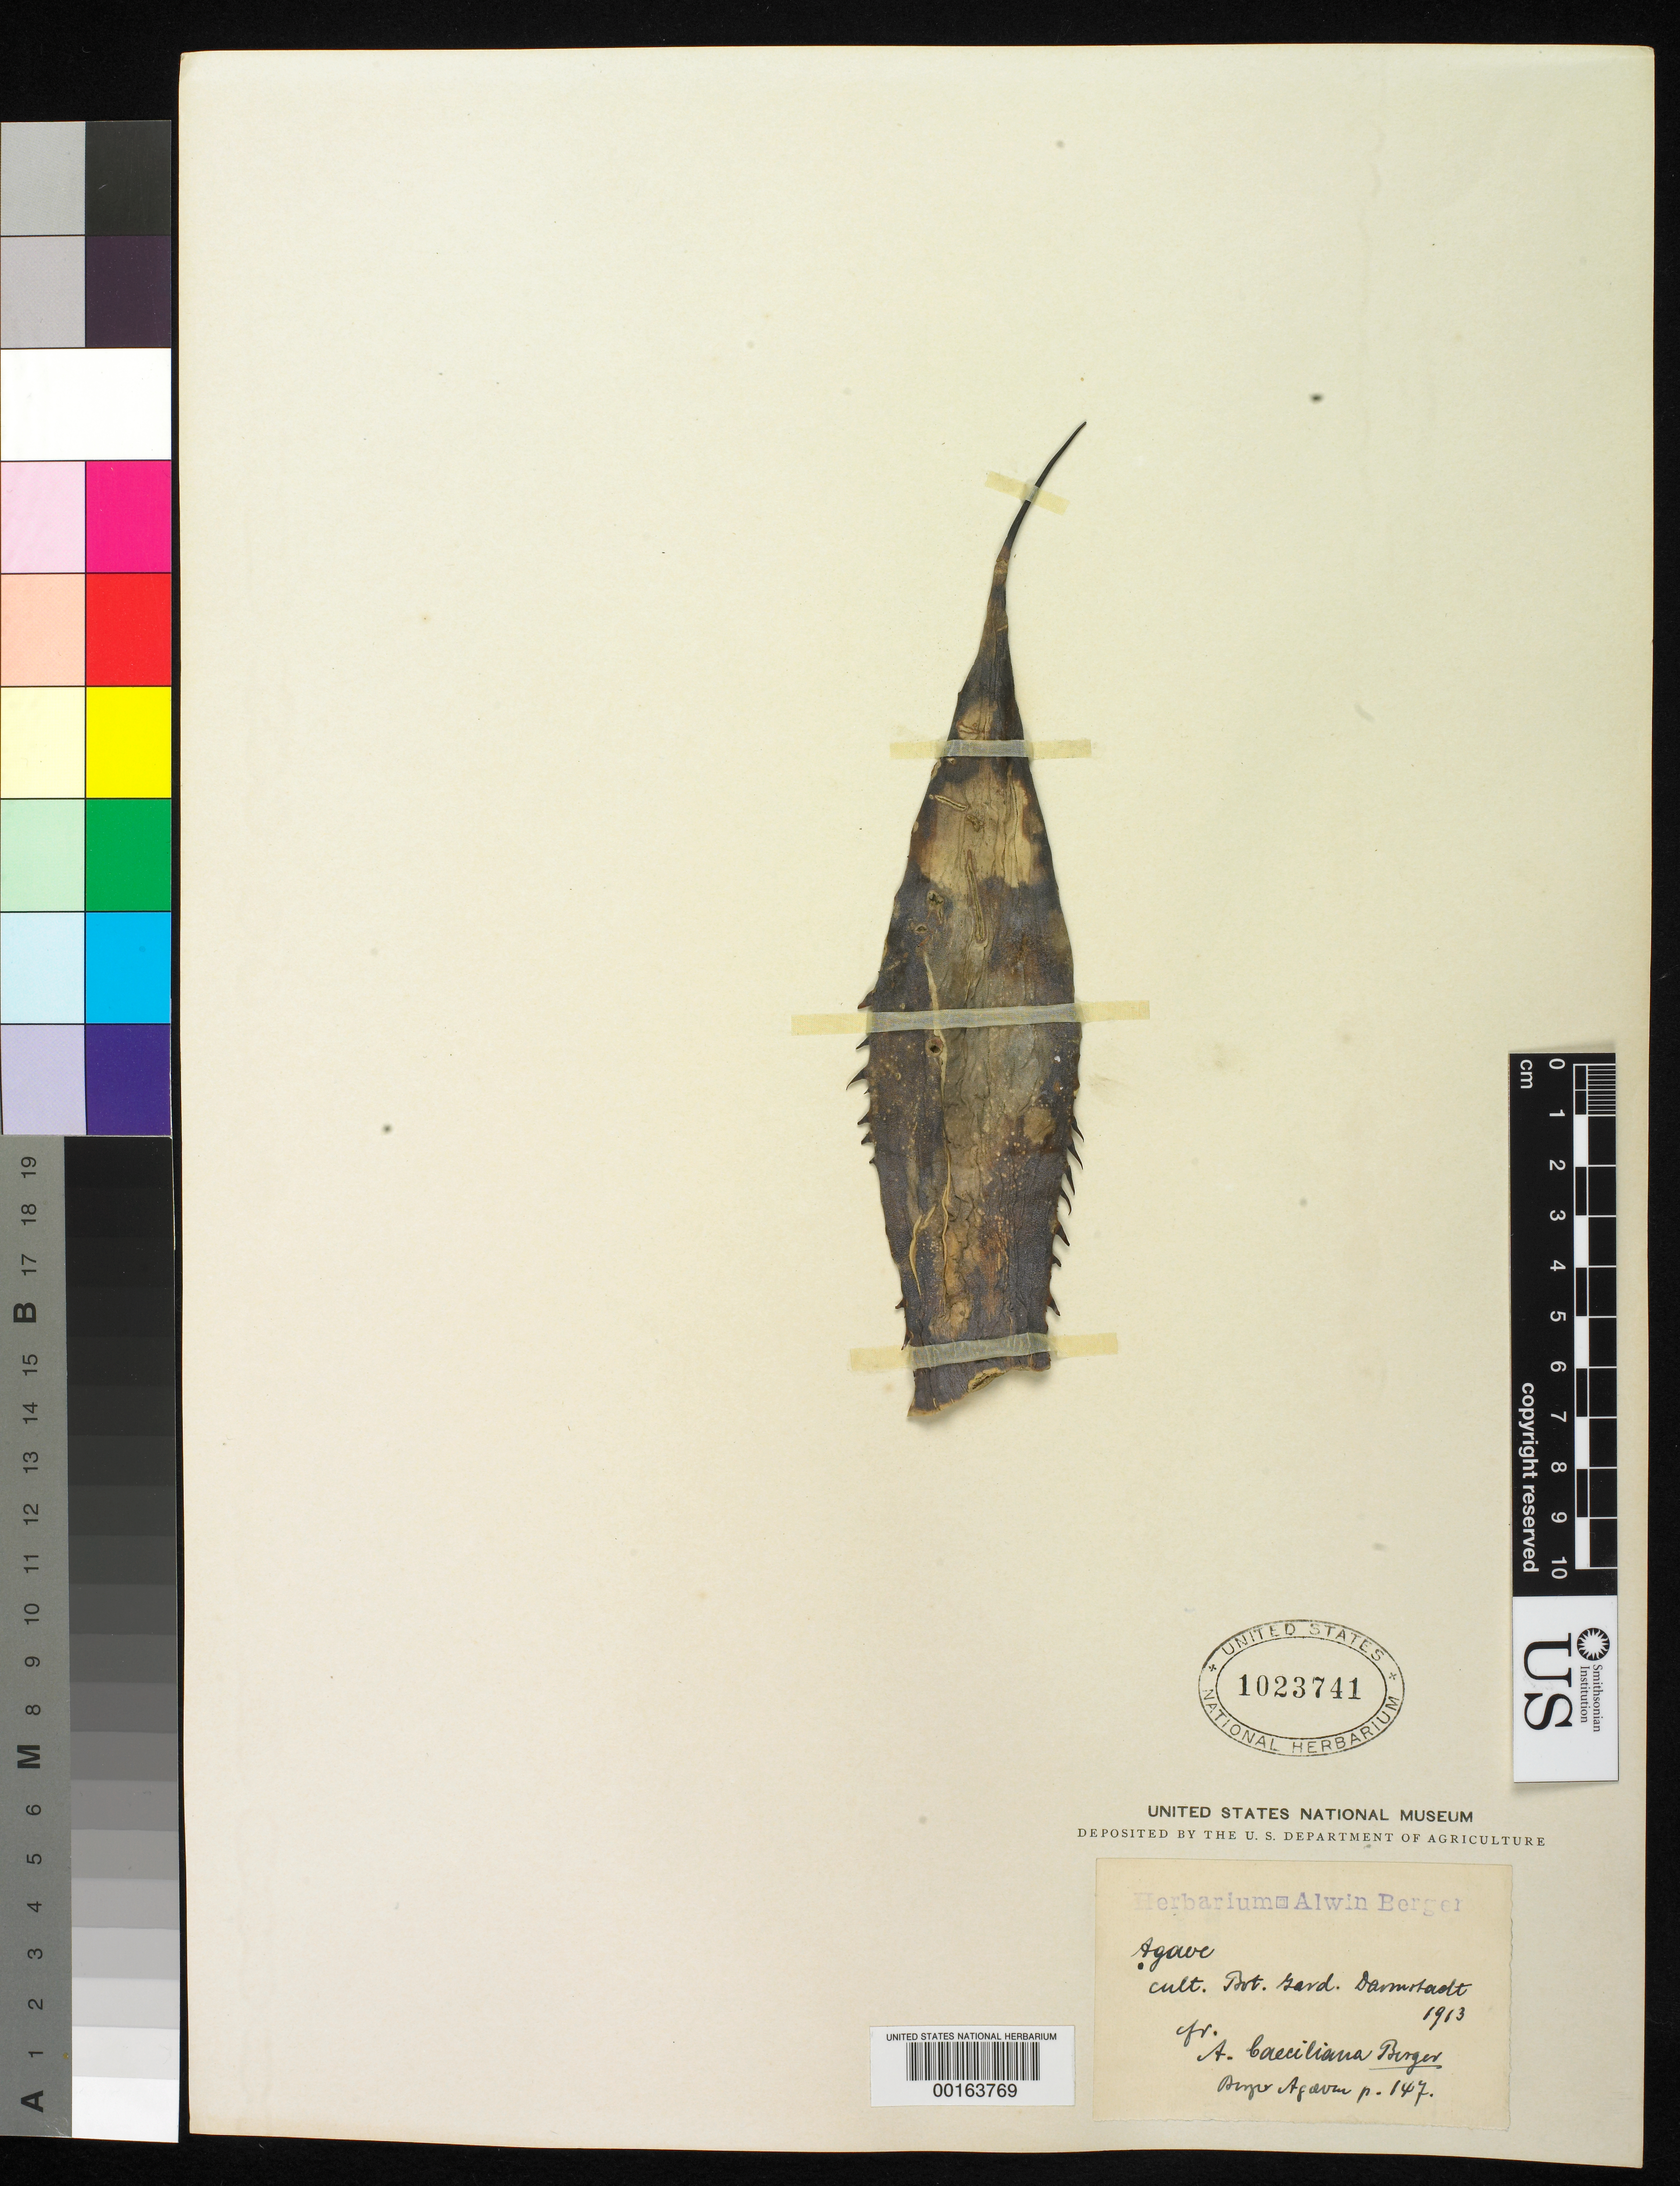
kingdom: Plantae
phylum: Tracheophyta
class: Liliopsida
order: Asparagales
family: Asparagaceae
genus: Agave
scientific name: Agave sp.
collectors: ex herb. A. Berger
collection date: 1909-06-02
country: Mexico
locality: Cultivated at La Mortola, Italy.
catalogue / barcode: US 1023741